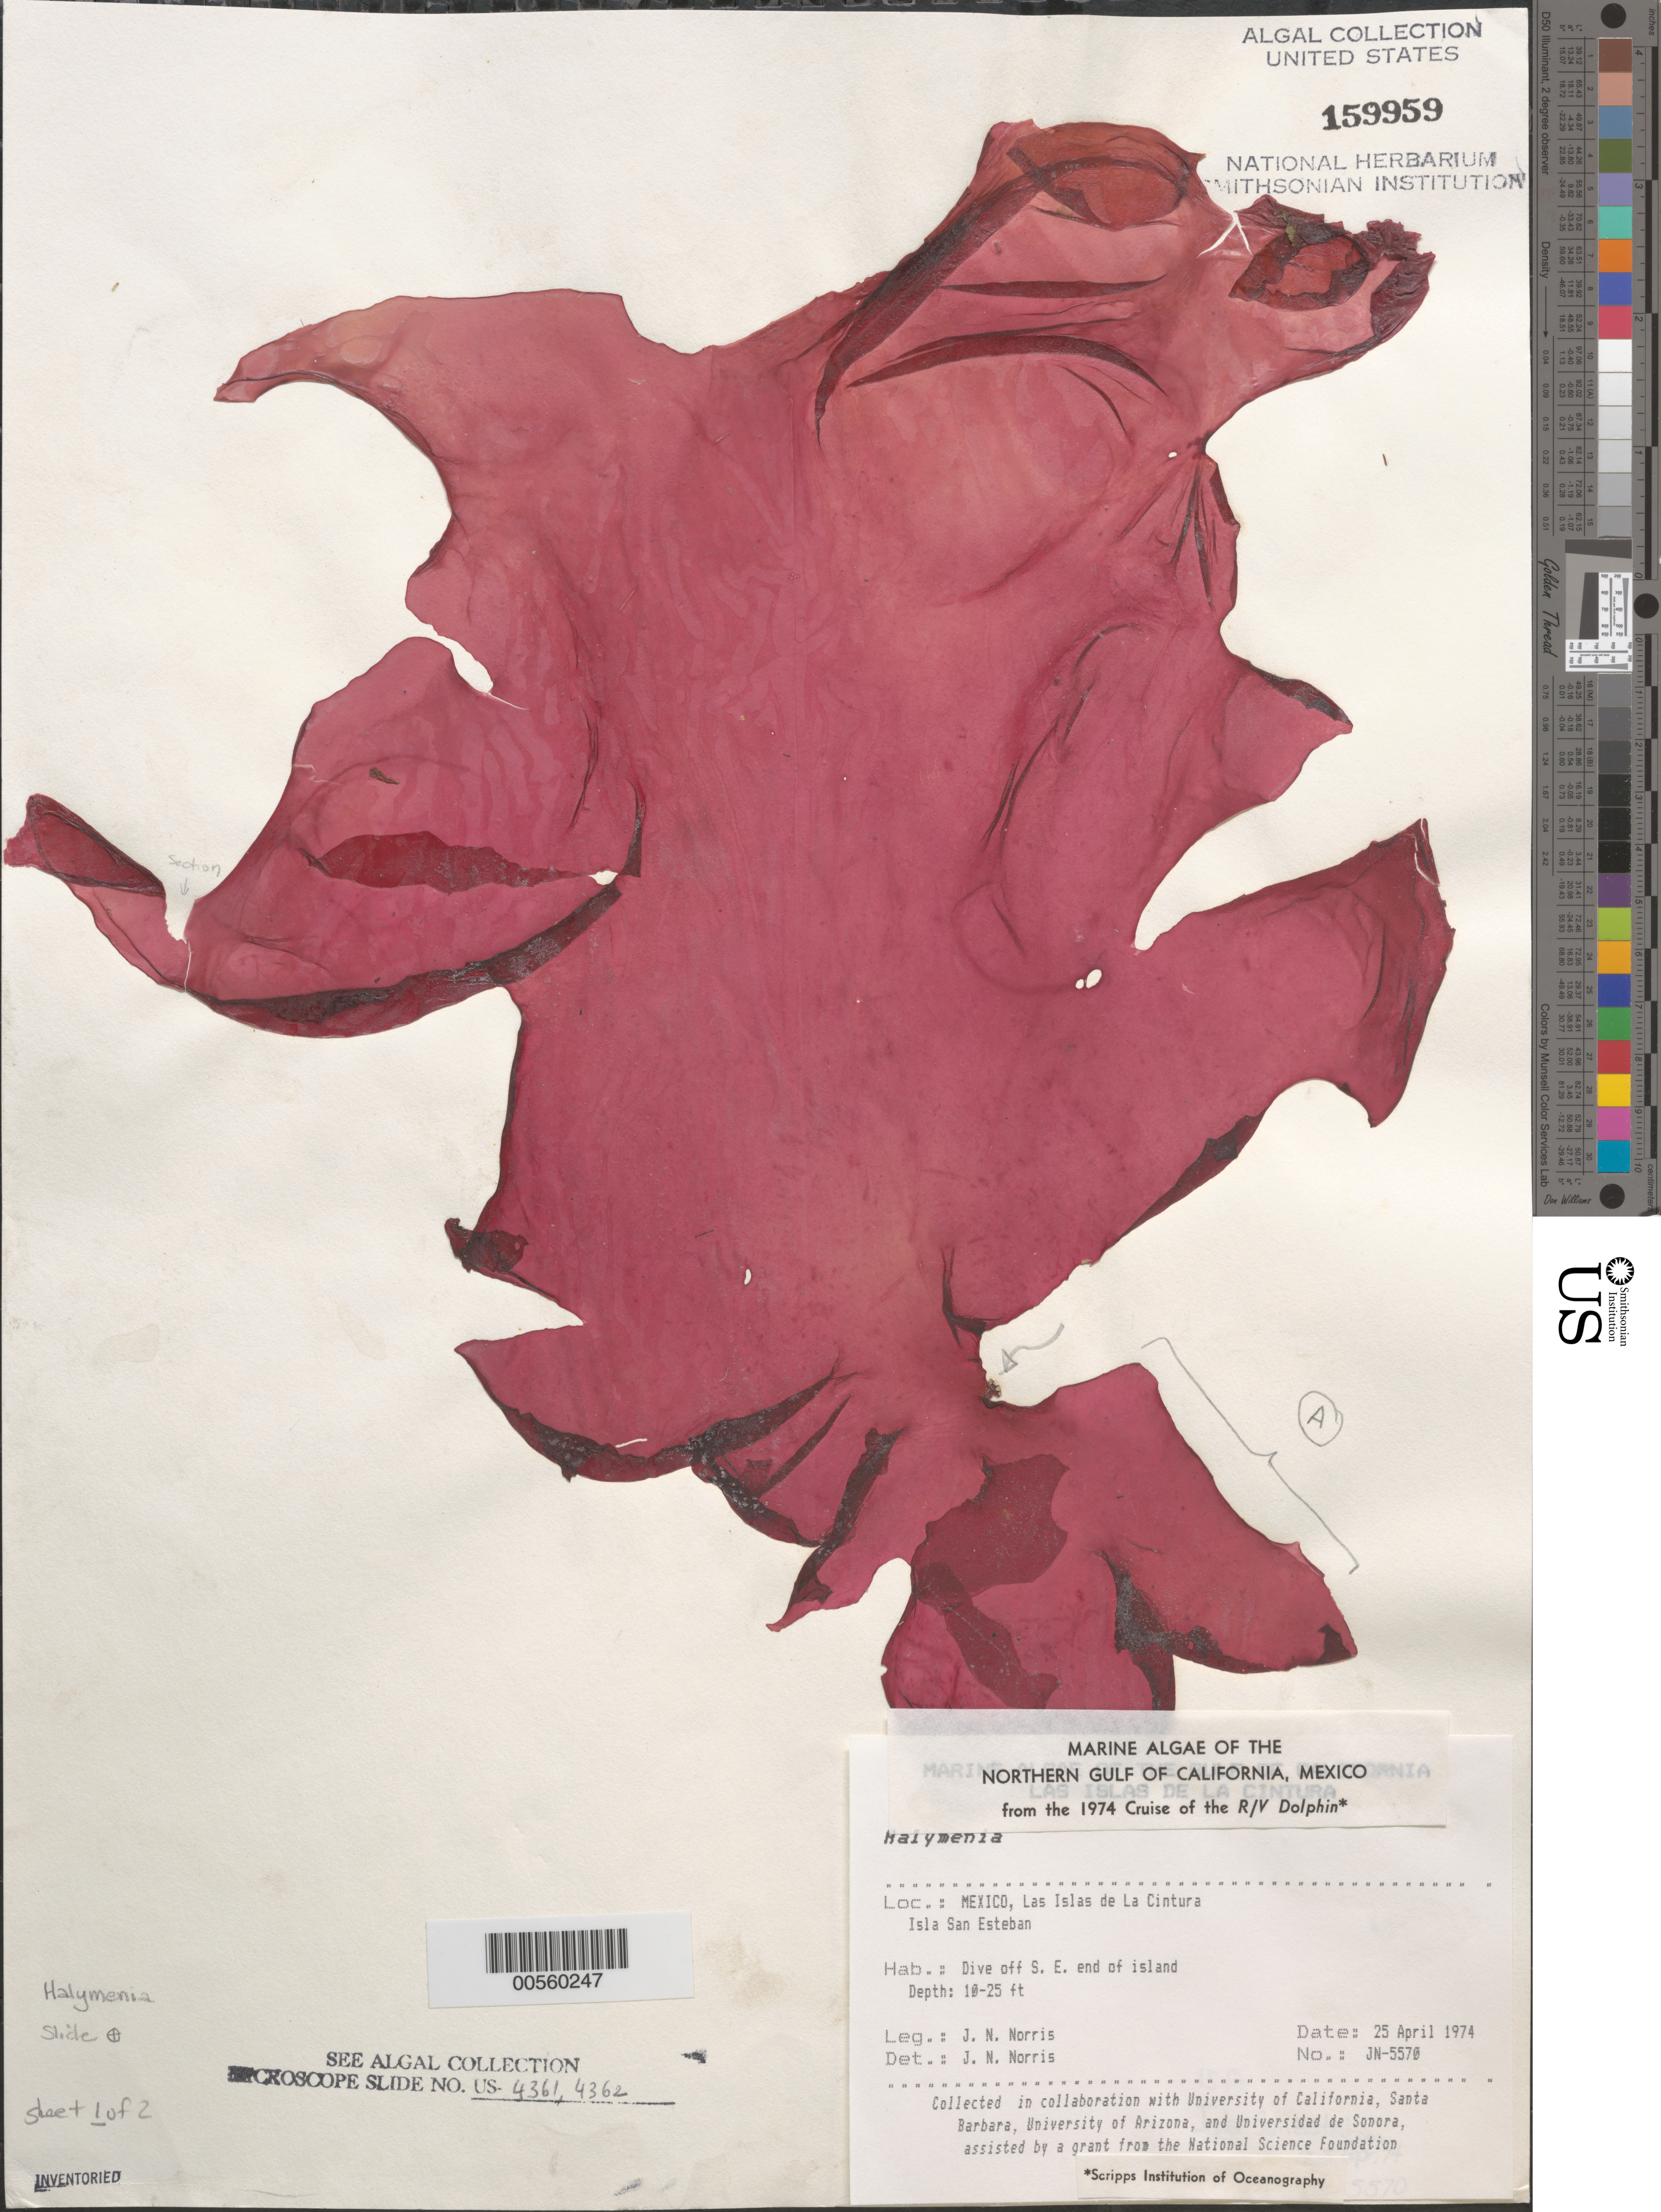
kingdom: Plantae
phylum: Rhodophyta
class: Florideophyceae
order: Halymeniales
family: Halymeniaceae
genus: Halymenia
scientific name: Halymenia sp.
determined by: Norris, James N.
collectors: J. N. Norris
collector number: JN-5570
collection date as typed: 25 Apr 1974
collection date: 1974-04-25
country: Mexico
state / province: Sonora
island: Isla Esteban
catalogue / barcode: US 159959